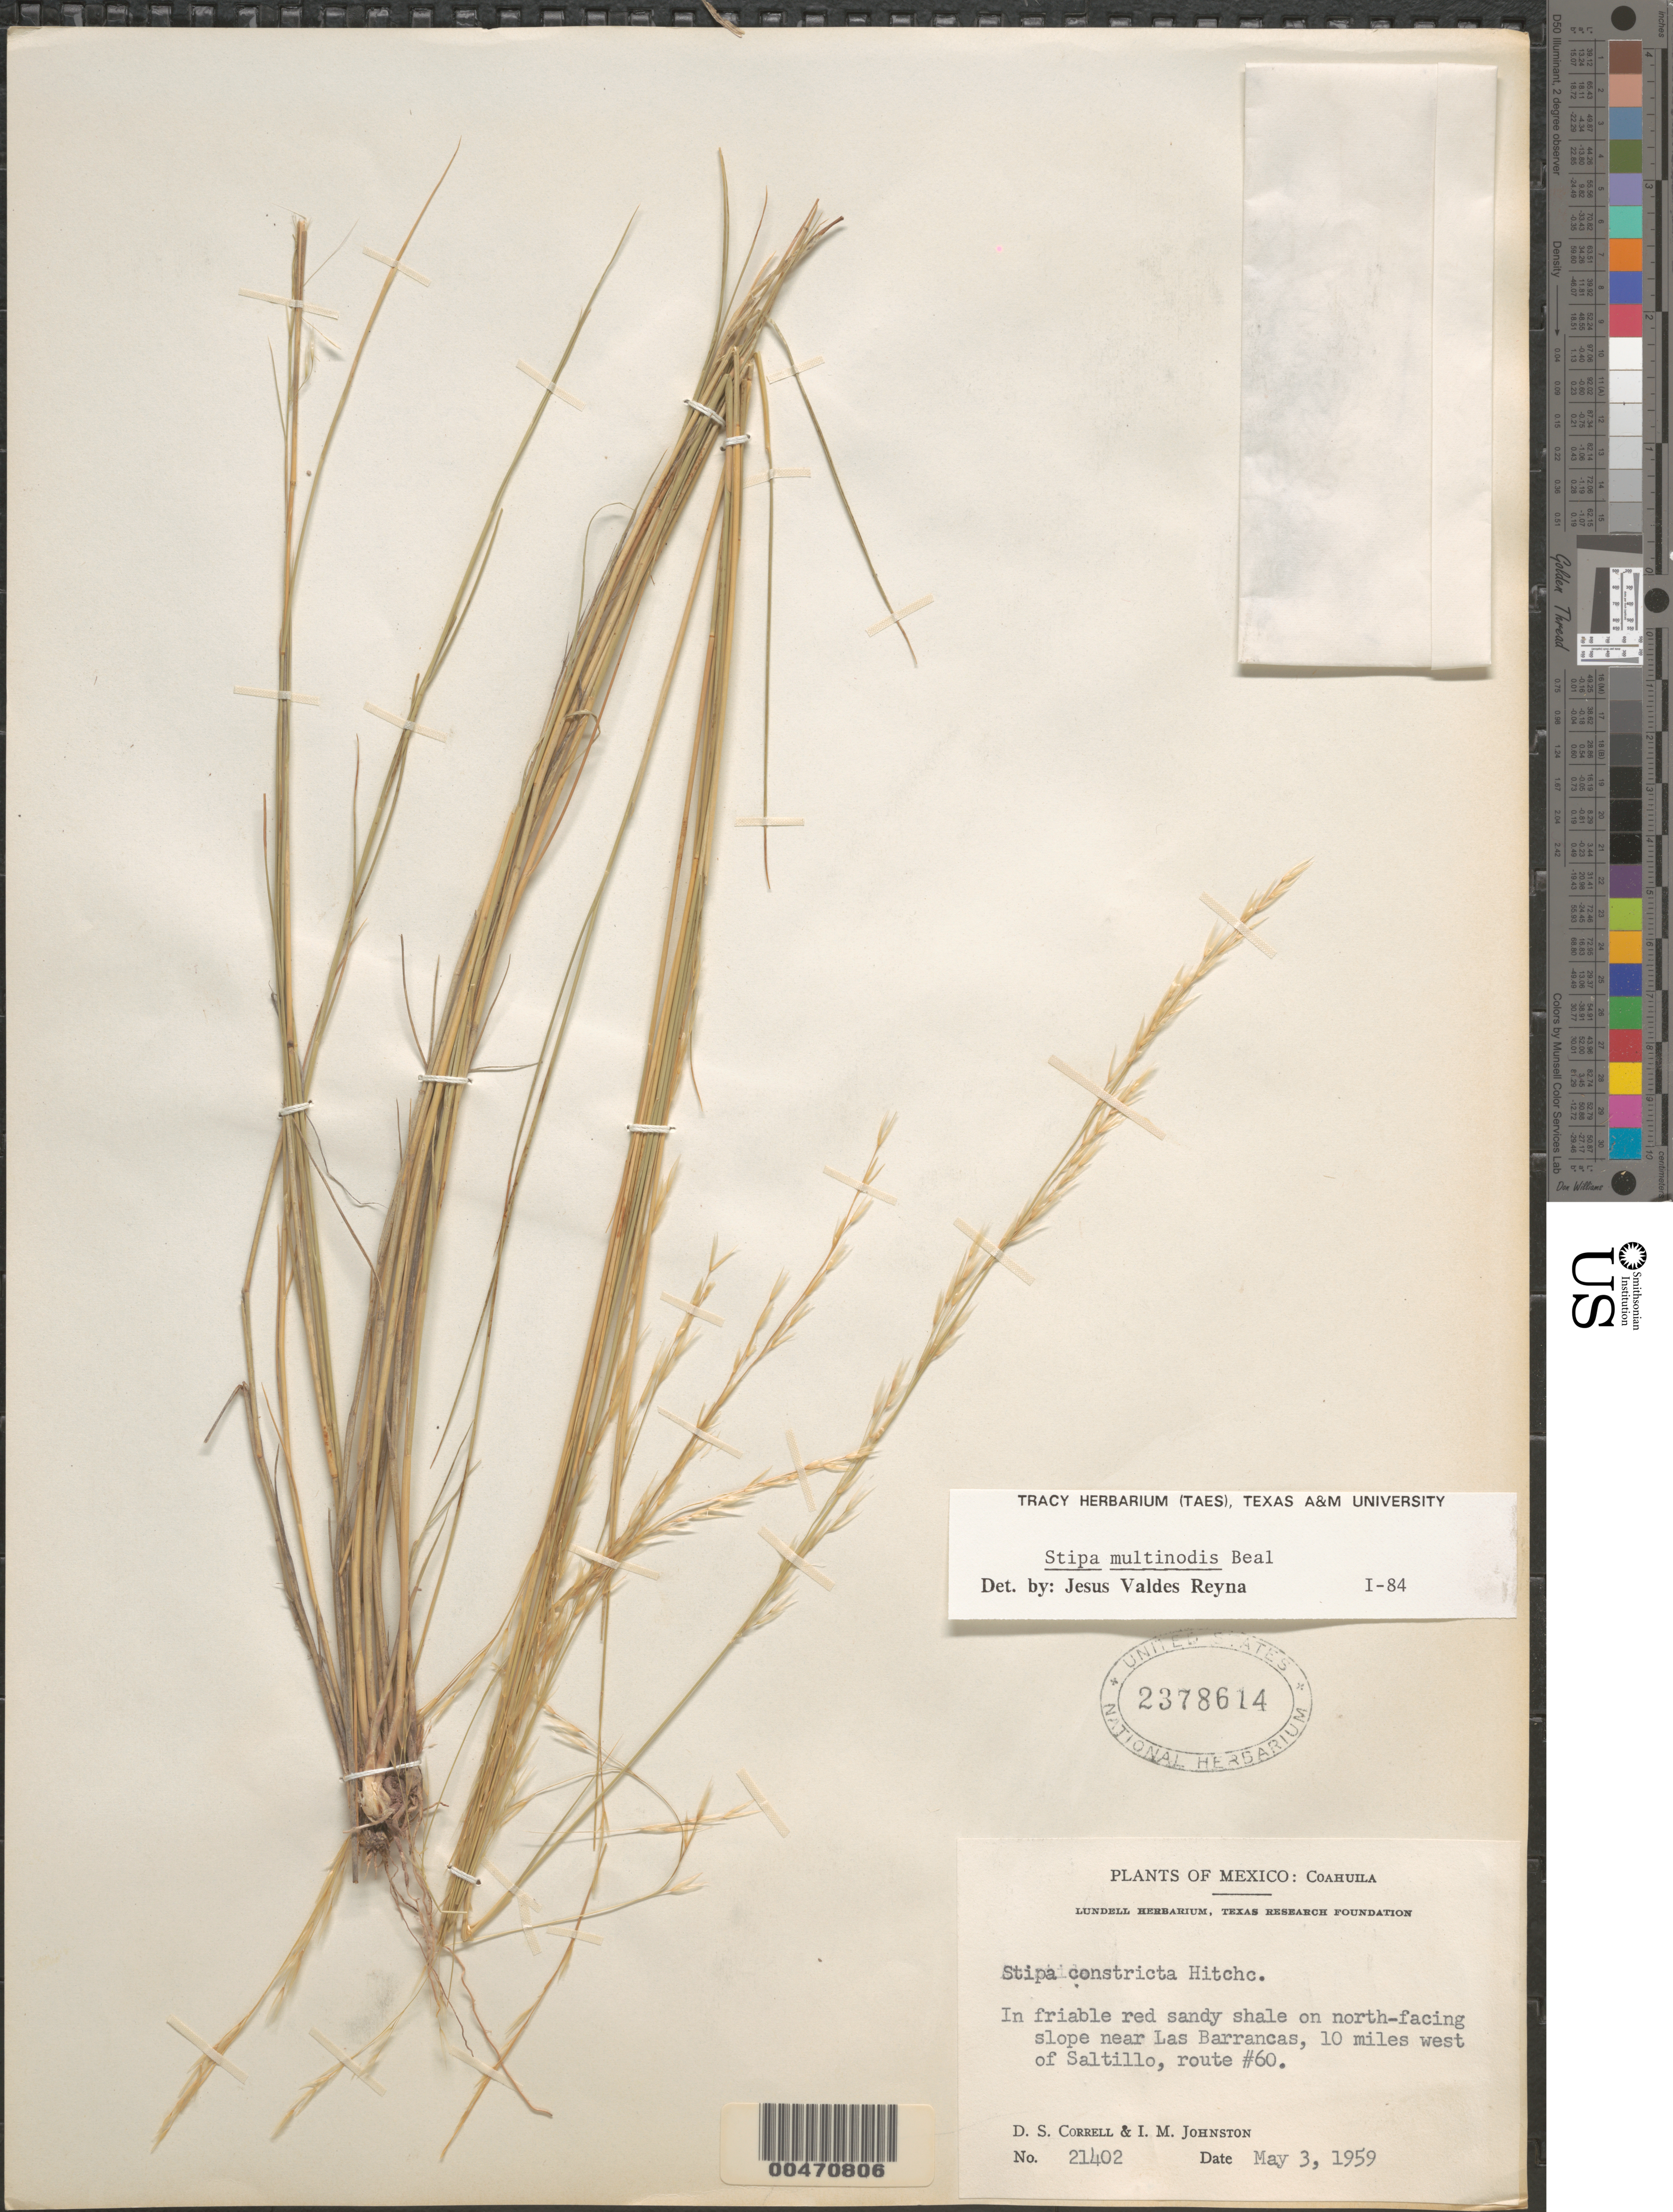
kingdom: Plantae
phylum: Tracheophyta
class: Liliopsida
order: Poales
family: Poaceae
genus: Stipa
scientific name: Stipa multinodis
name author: Scribn. ex W.J. Beal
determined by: Valdés-Reyna, Jesús, (ANSM), Universidad Autonoma Agraria Antonio Narro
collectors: D. S. Correll & I.M. Johnston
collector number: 21402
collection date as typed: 3 May 1959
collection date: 1959-05-03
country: Mexico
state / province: Coahuila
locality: Near Las Barrancas, 10 mi W of Saltillo, route 160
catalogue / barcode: US 2378614